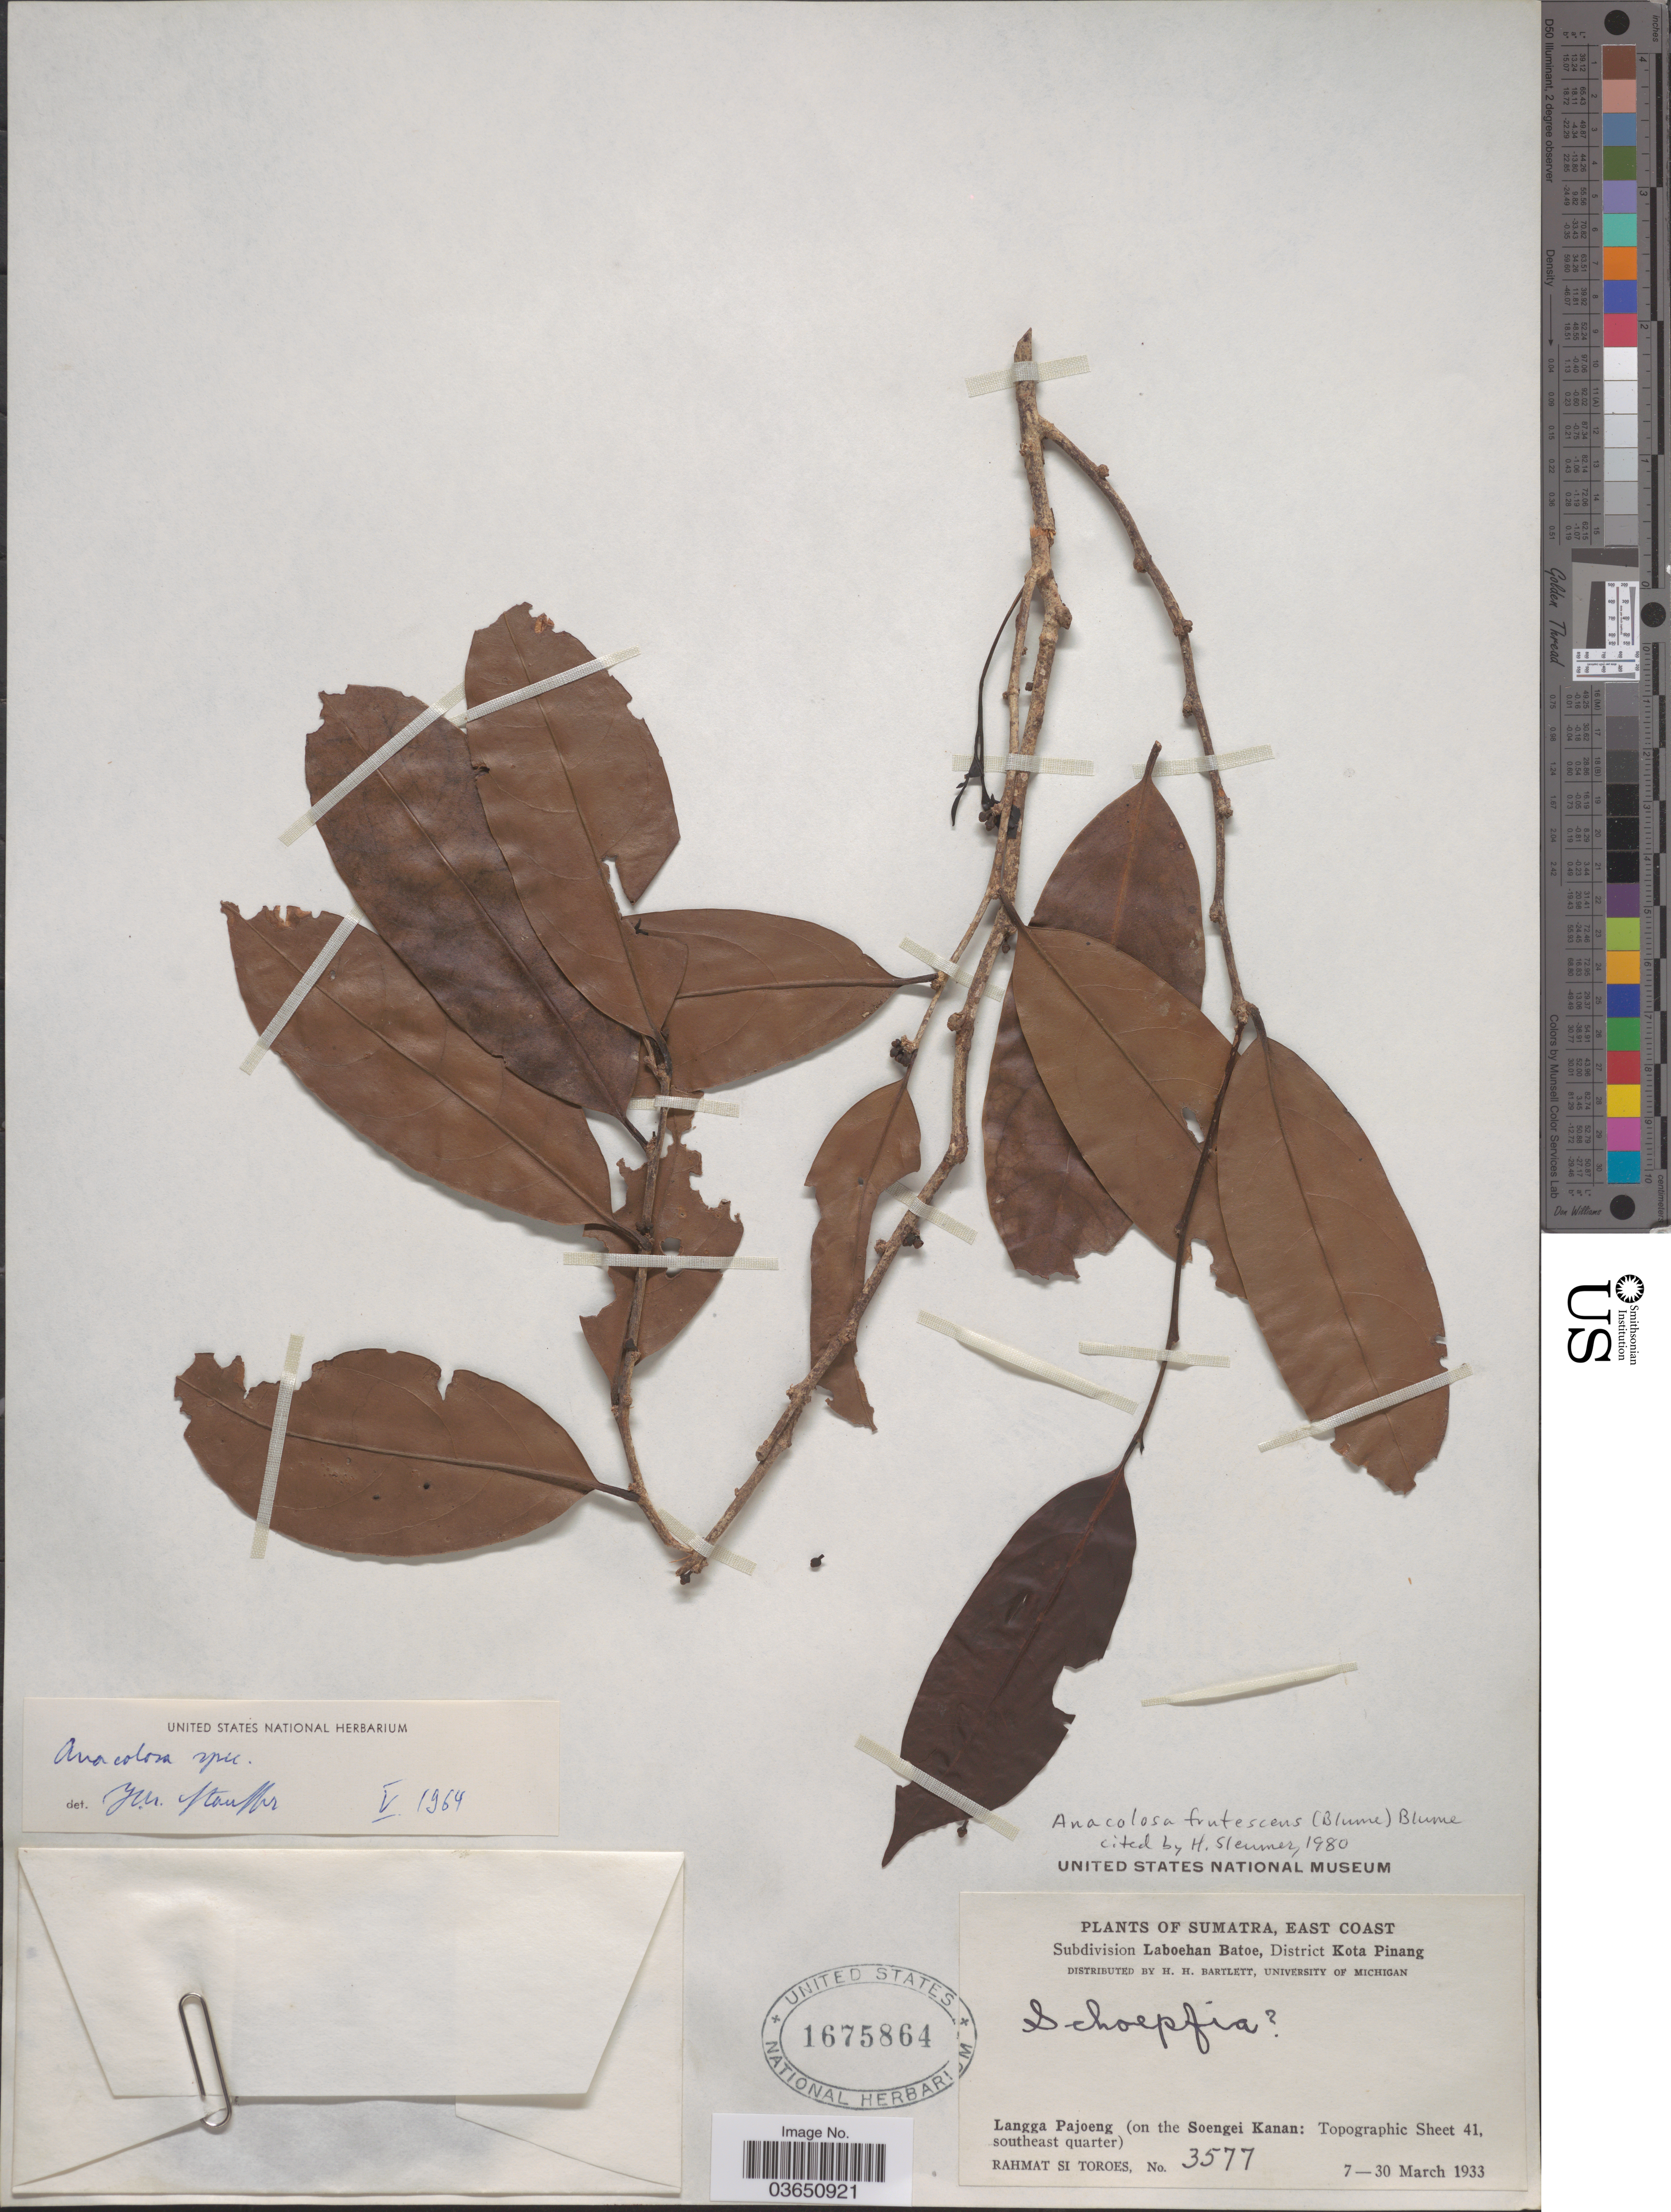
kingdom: Plantae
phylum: Tracheophyta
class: Magnoliopsida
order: Santalales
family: Aptandraceae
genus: Anacolosa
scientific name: Anacolosa frutescens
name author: (Blume) Blume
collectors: Rahmat Si Boeea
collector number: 3577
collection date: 1933-03-07/1933-03-30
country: Indonesia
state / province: Sumatra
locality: East Coast. Subdivision Laboehan Batoe, District Kota Pinang. Langga Pajoeng (on the Soengei Kanan: Topographic Sheet 41, southeast quarter).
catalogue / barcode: US 1675864